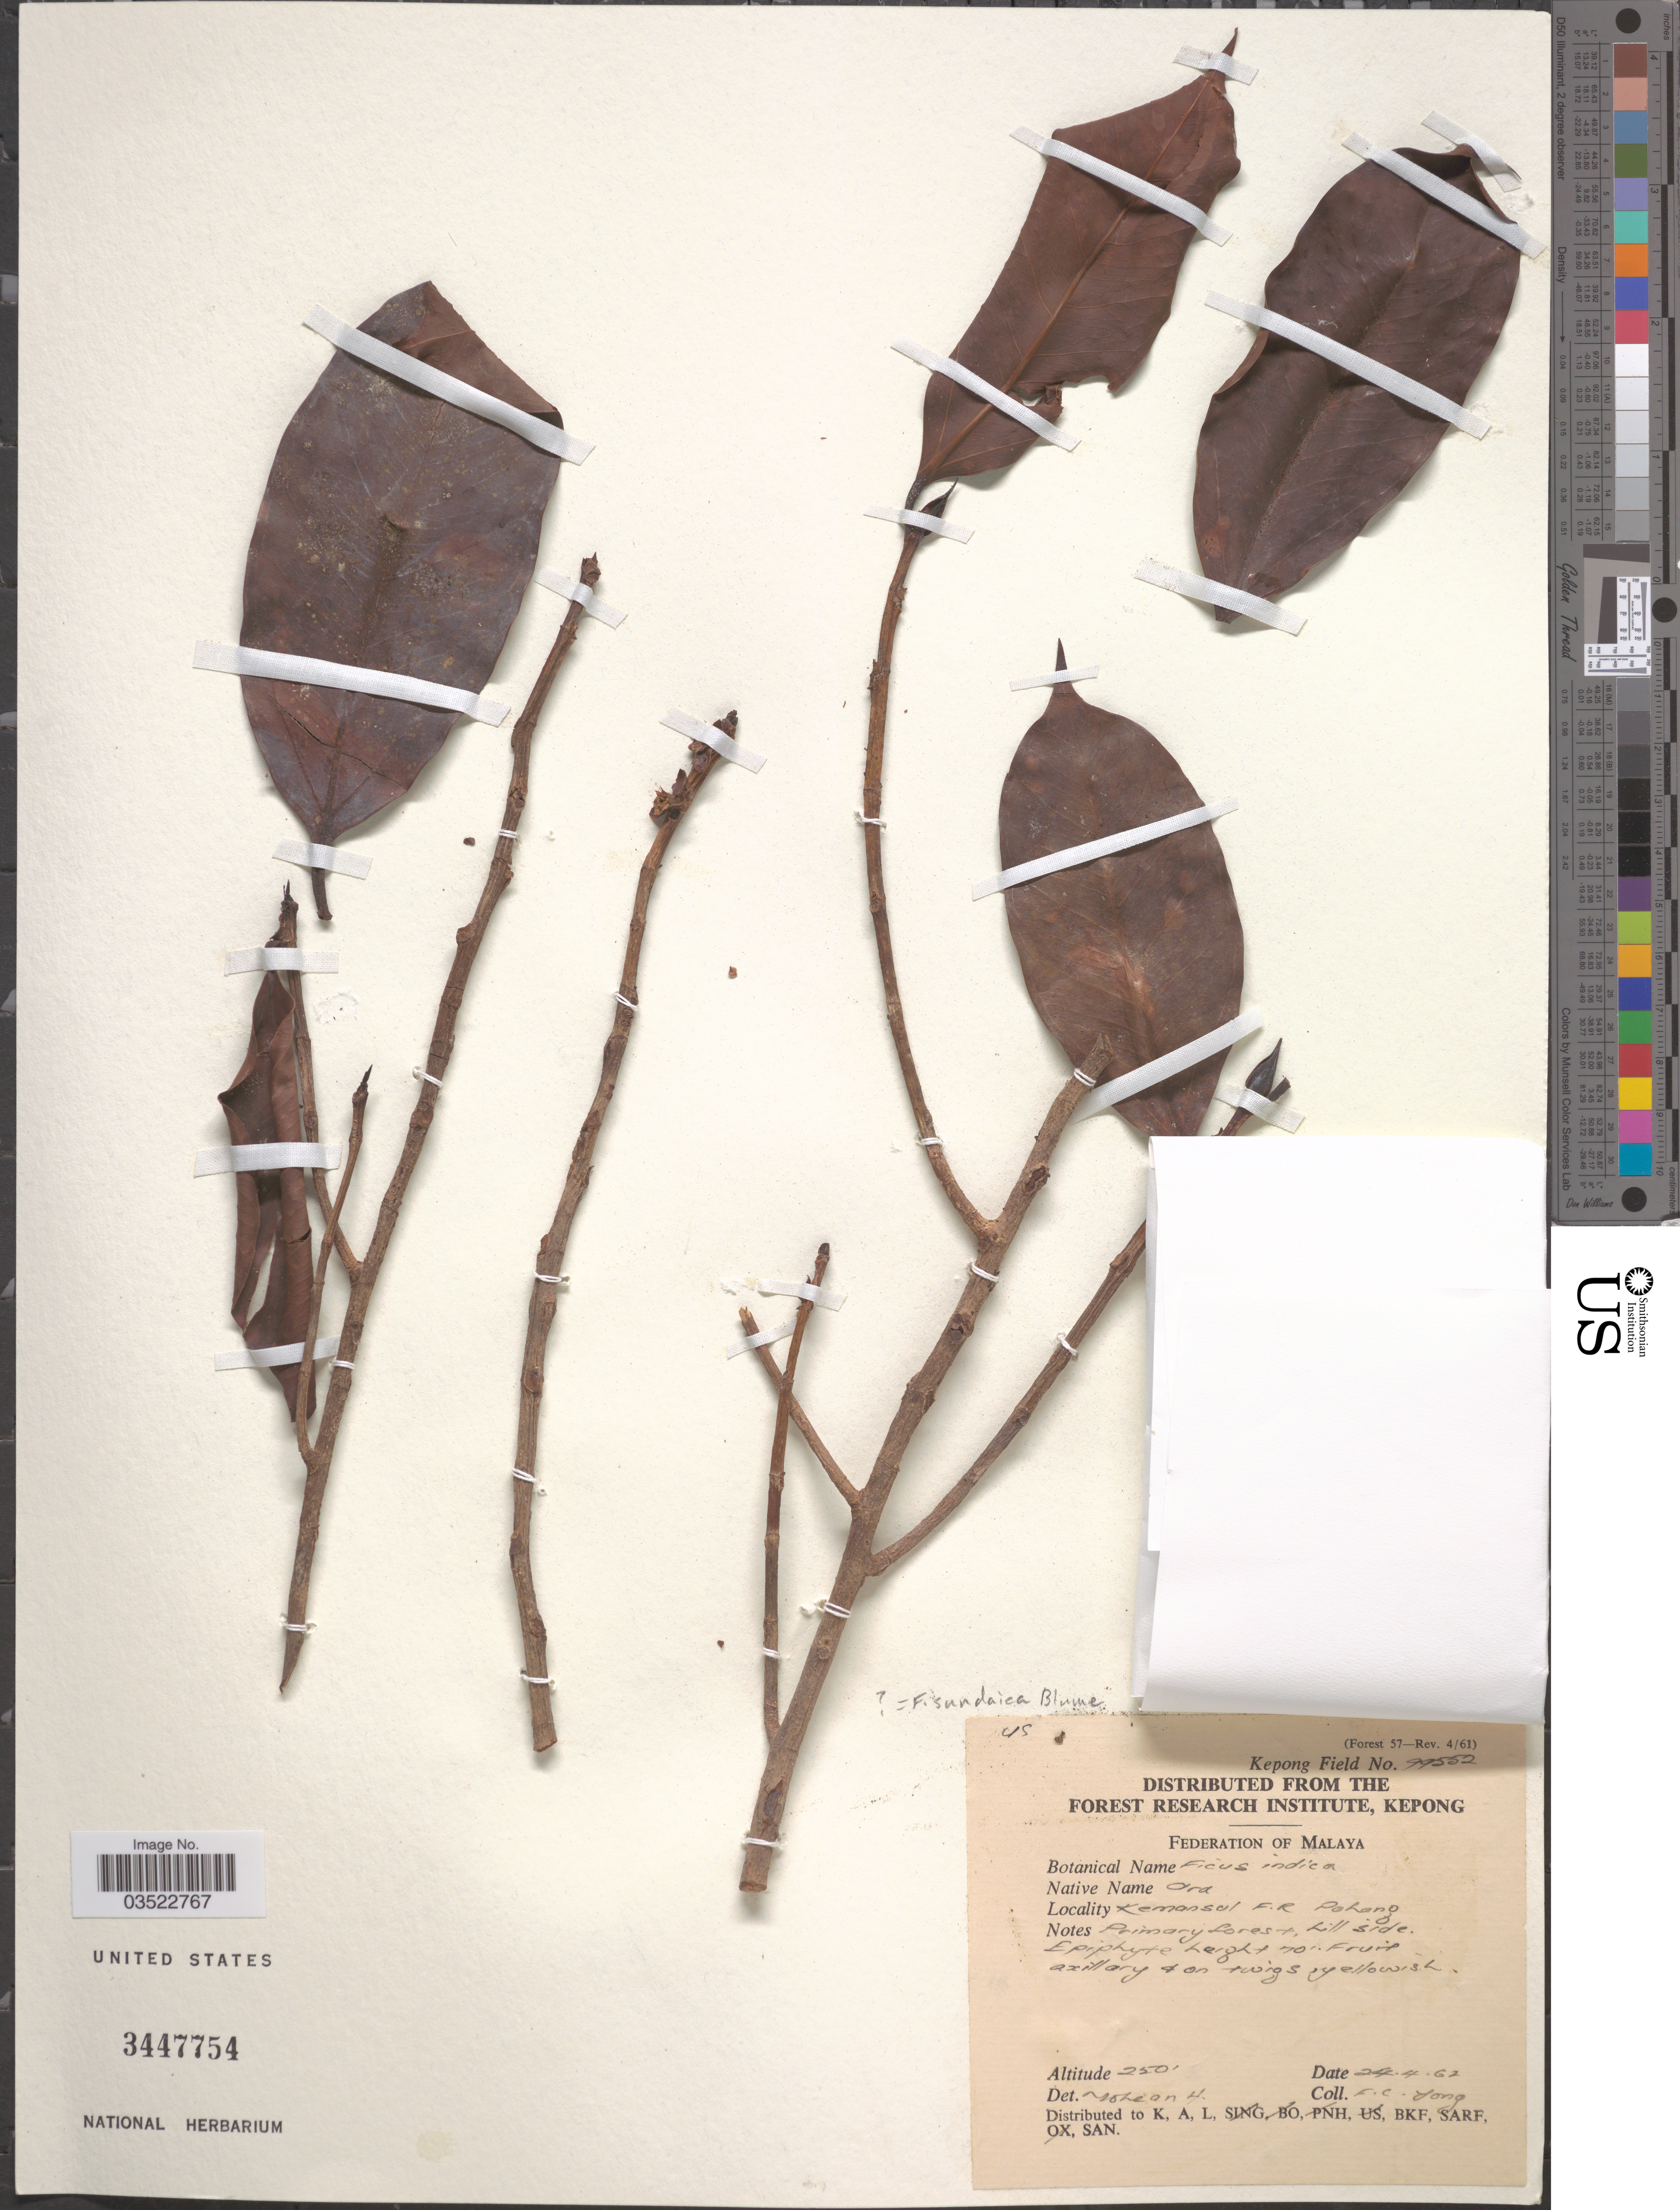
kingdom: Plantae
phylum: Tracheophyta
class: Magnoliopsida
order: Rosales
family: Moraceae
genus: Ficus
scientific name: Ficus sundaica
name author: Blume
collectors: F. Yong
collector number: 99552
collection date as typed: Transcribed d/m/y: 24/4/62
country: Malaysia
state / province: Pahang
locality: Federation of Malaya. Kemansul F. R. Pahang.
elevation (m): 76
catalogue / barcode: US 3447754